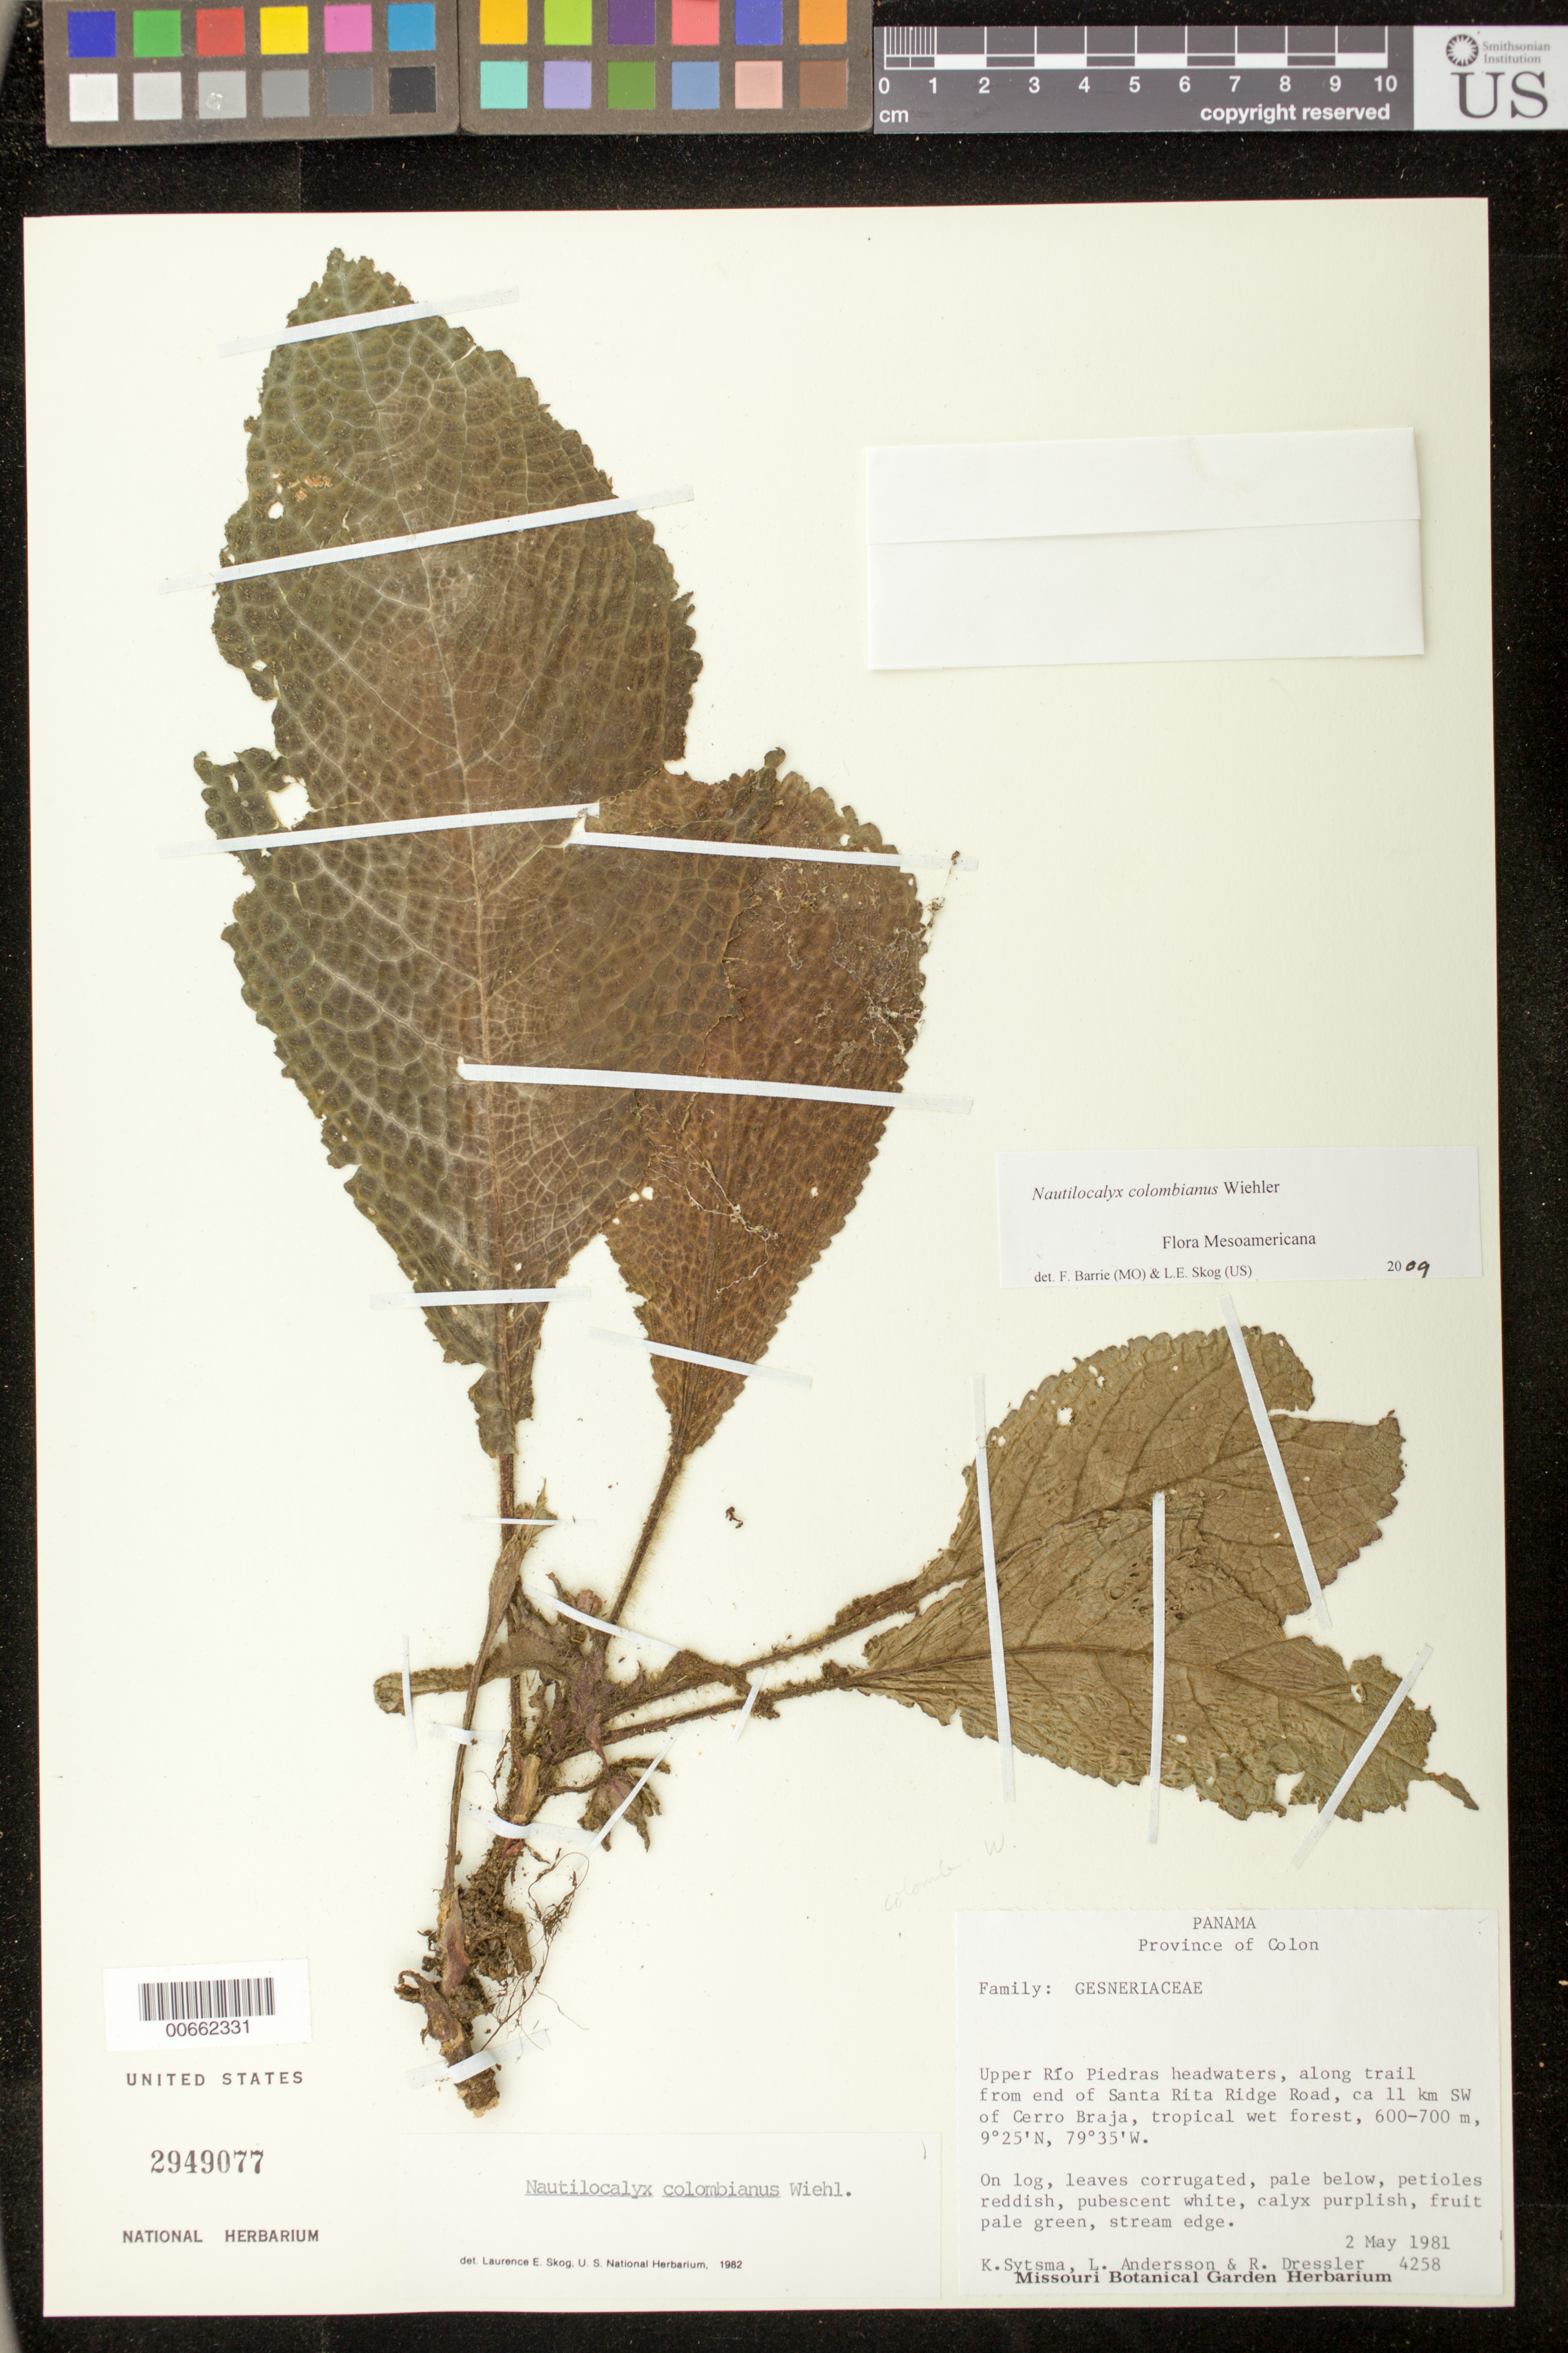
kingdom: Plantae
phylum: Tracheophyta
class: Magnoliopsida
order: Lamiales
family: Gesneriaceae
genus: Nautilocalyx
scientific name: Nautilocalyx colombianus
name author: Wiehler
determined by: Skog, Laurence E.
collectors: K. J. Sytsma, L. Andersson & R. Dressler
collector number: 4258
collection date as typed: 02 May 1981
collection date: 1981-05-02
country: Panama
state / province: Colón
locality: Upper Rio Piedras headwaters, along trail from end of Santa Rita ridge road, ca 11 km SW of Cerro Braja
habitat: Tropical wet forest; stream edge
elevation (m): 600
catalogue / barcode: US 2949077